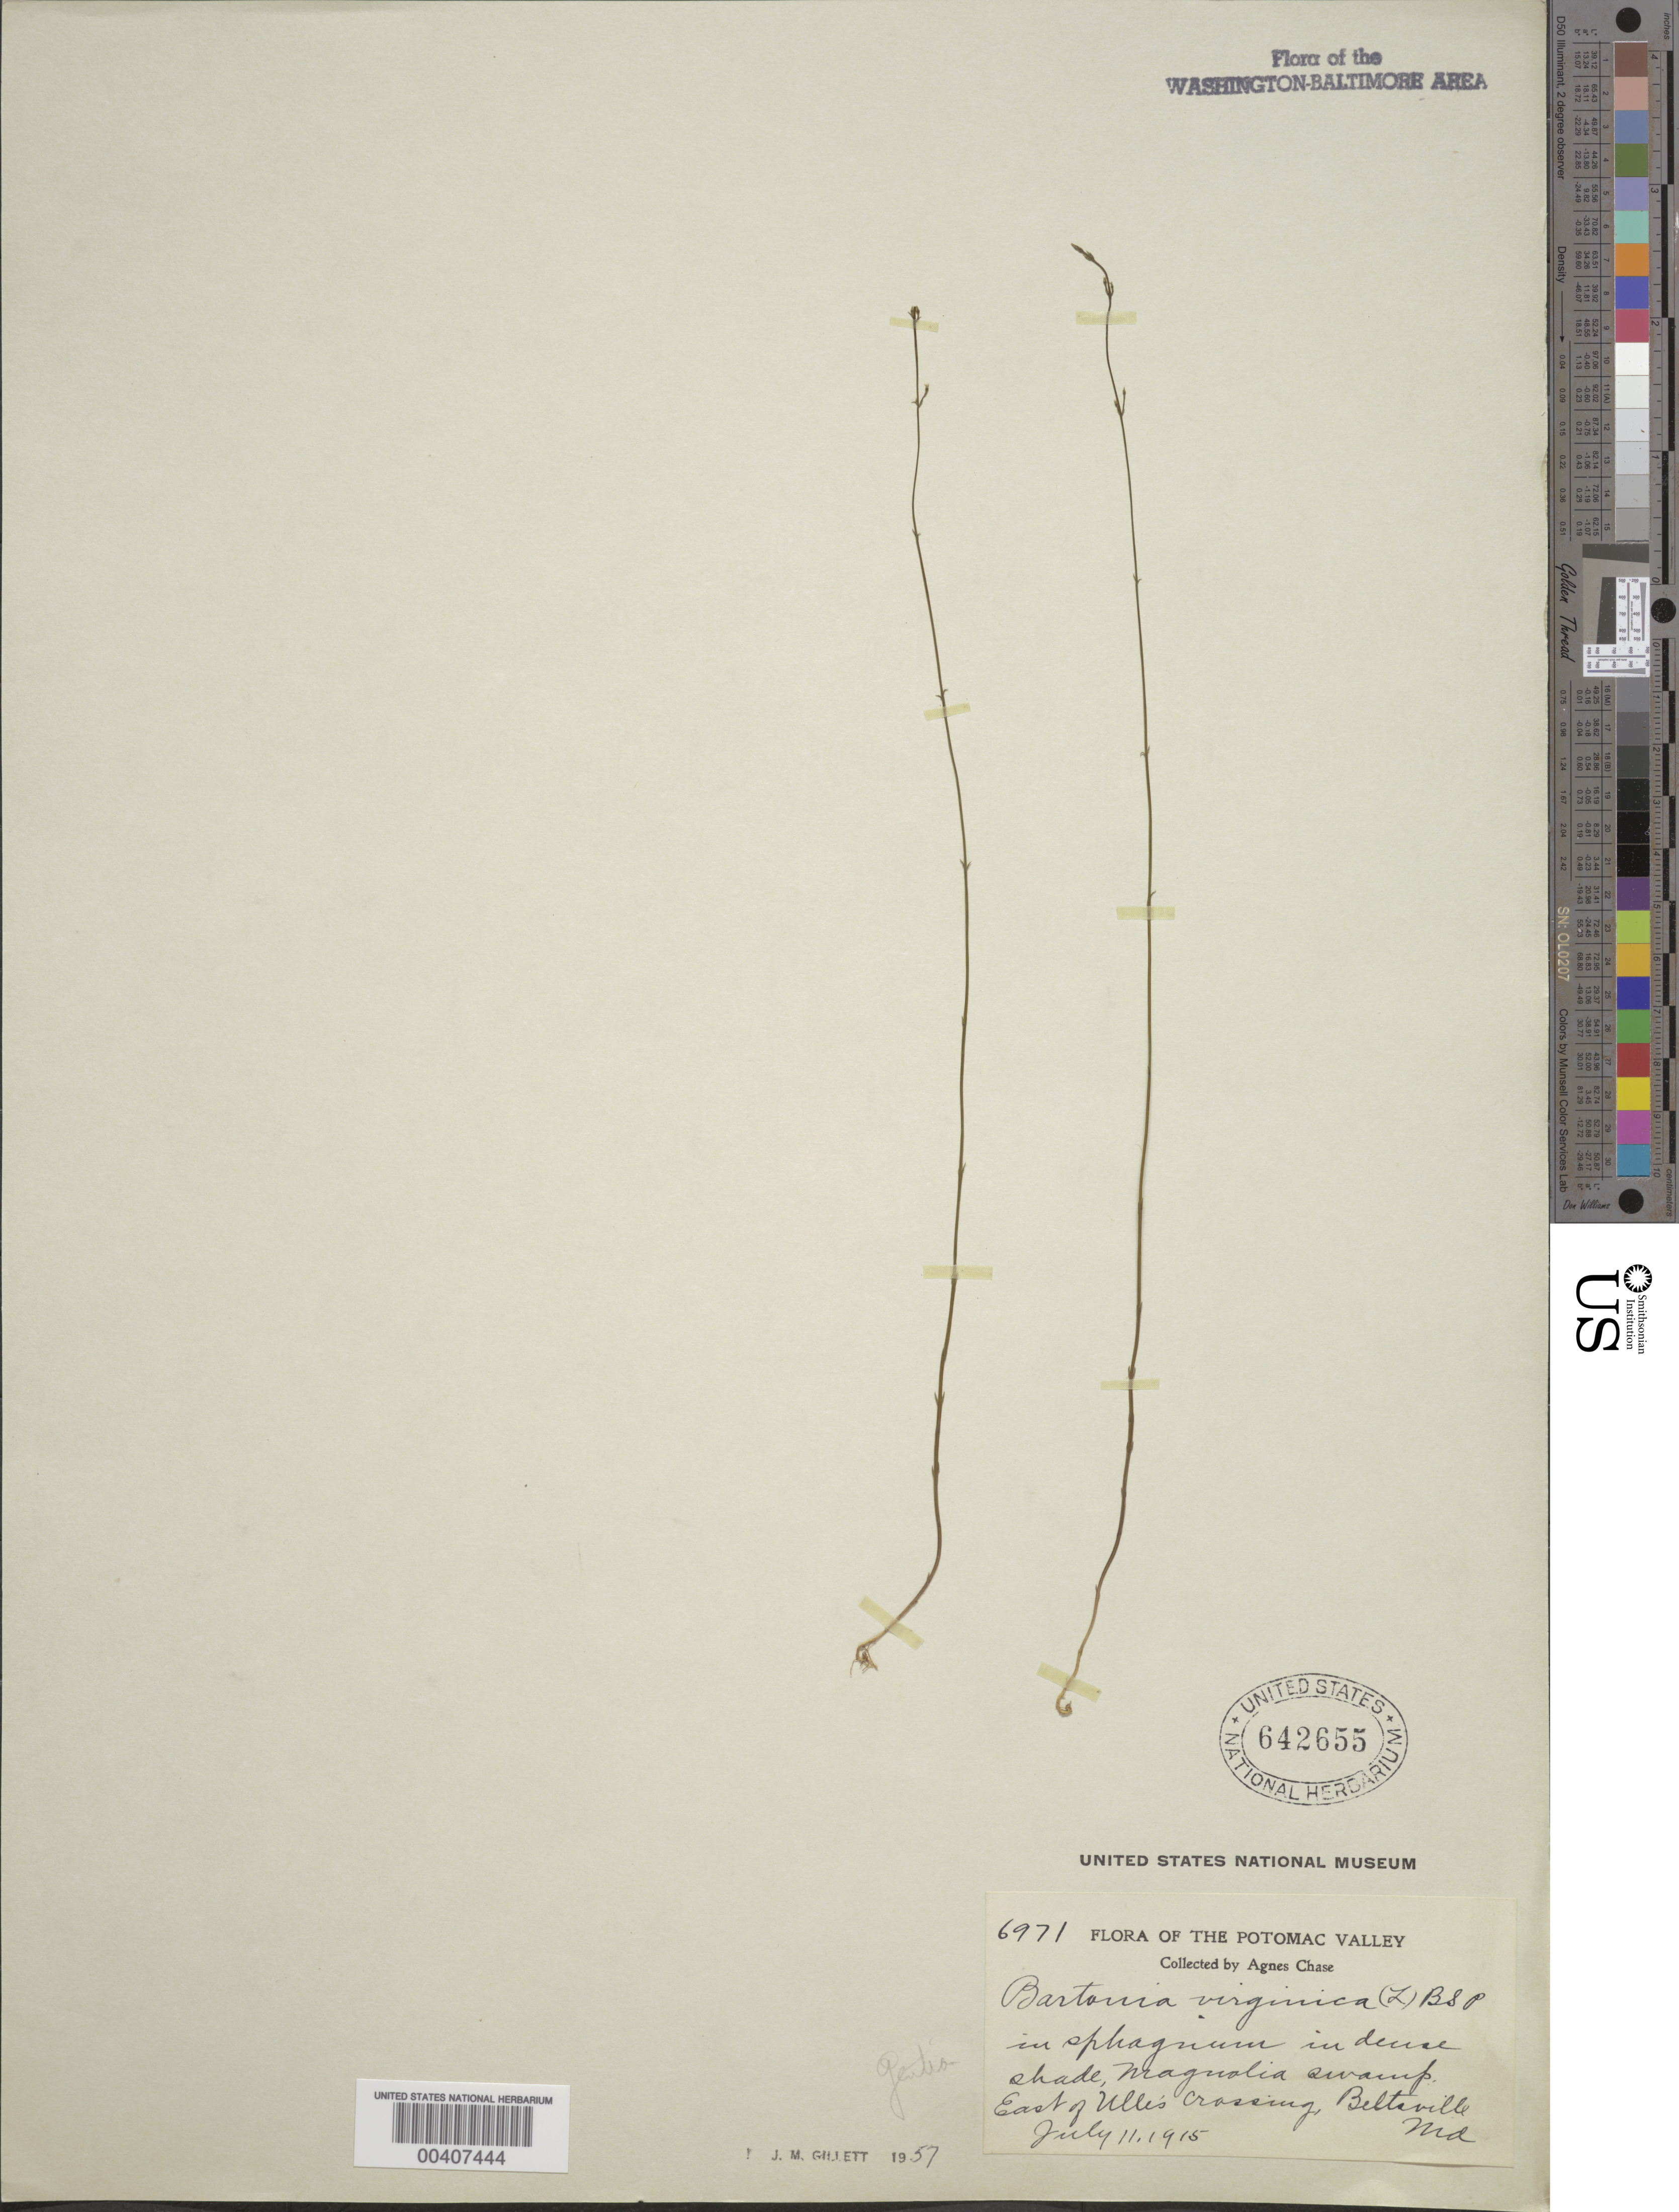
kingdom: Plantae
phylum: Tracheophyta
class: Magnoliopsida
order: Gentianales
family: Gentianaceae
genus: Bartonia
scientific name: Bartonia virginica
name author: (L.) Britton, Stearns & Poggenb.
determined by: Gillett, J. M.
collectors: A. Chase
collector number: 6971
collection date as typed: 11 Jul 1915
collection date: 1915-07-11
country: United States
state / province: Maryland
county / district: Prince George's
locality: Magnolia Swamp, E of Uhle's Crossing, Beltsville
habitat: Sphagnum in dense shade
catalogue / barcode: US 642655